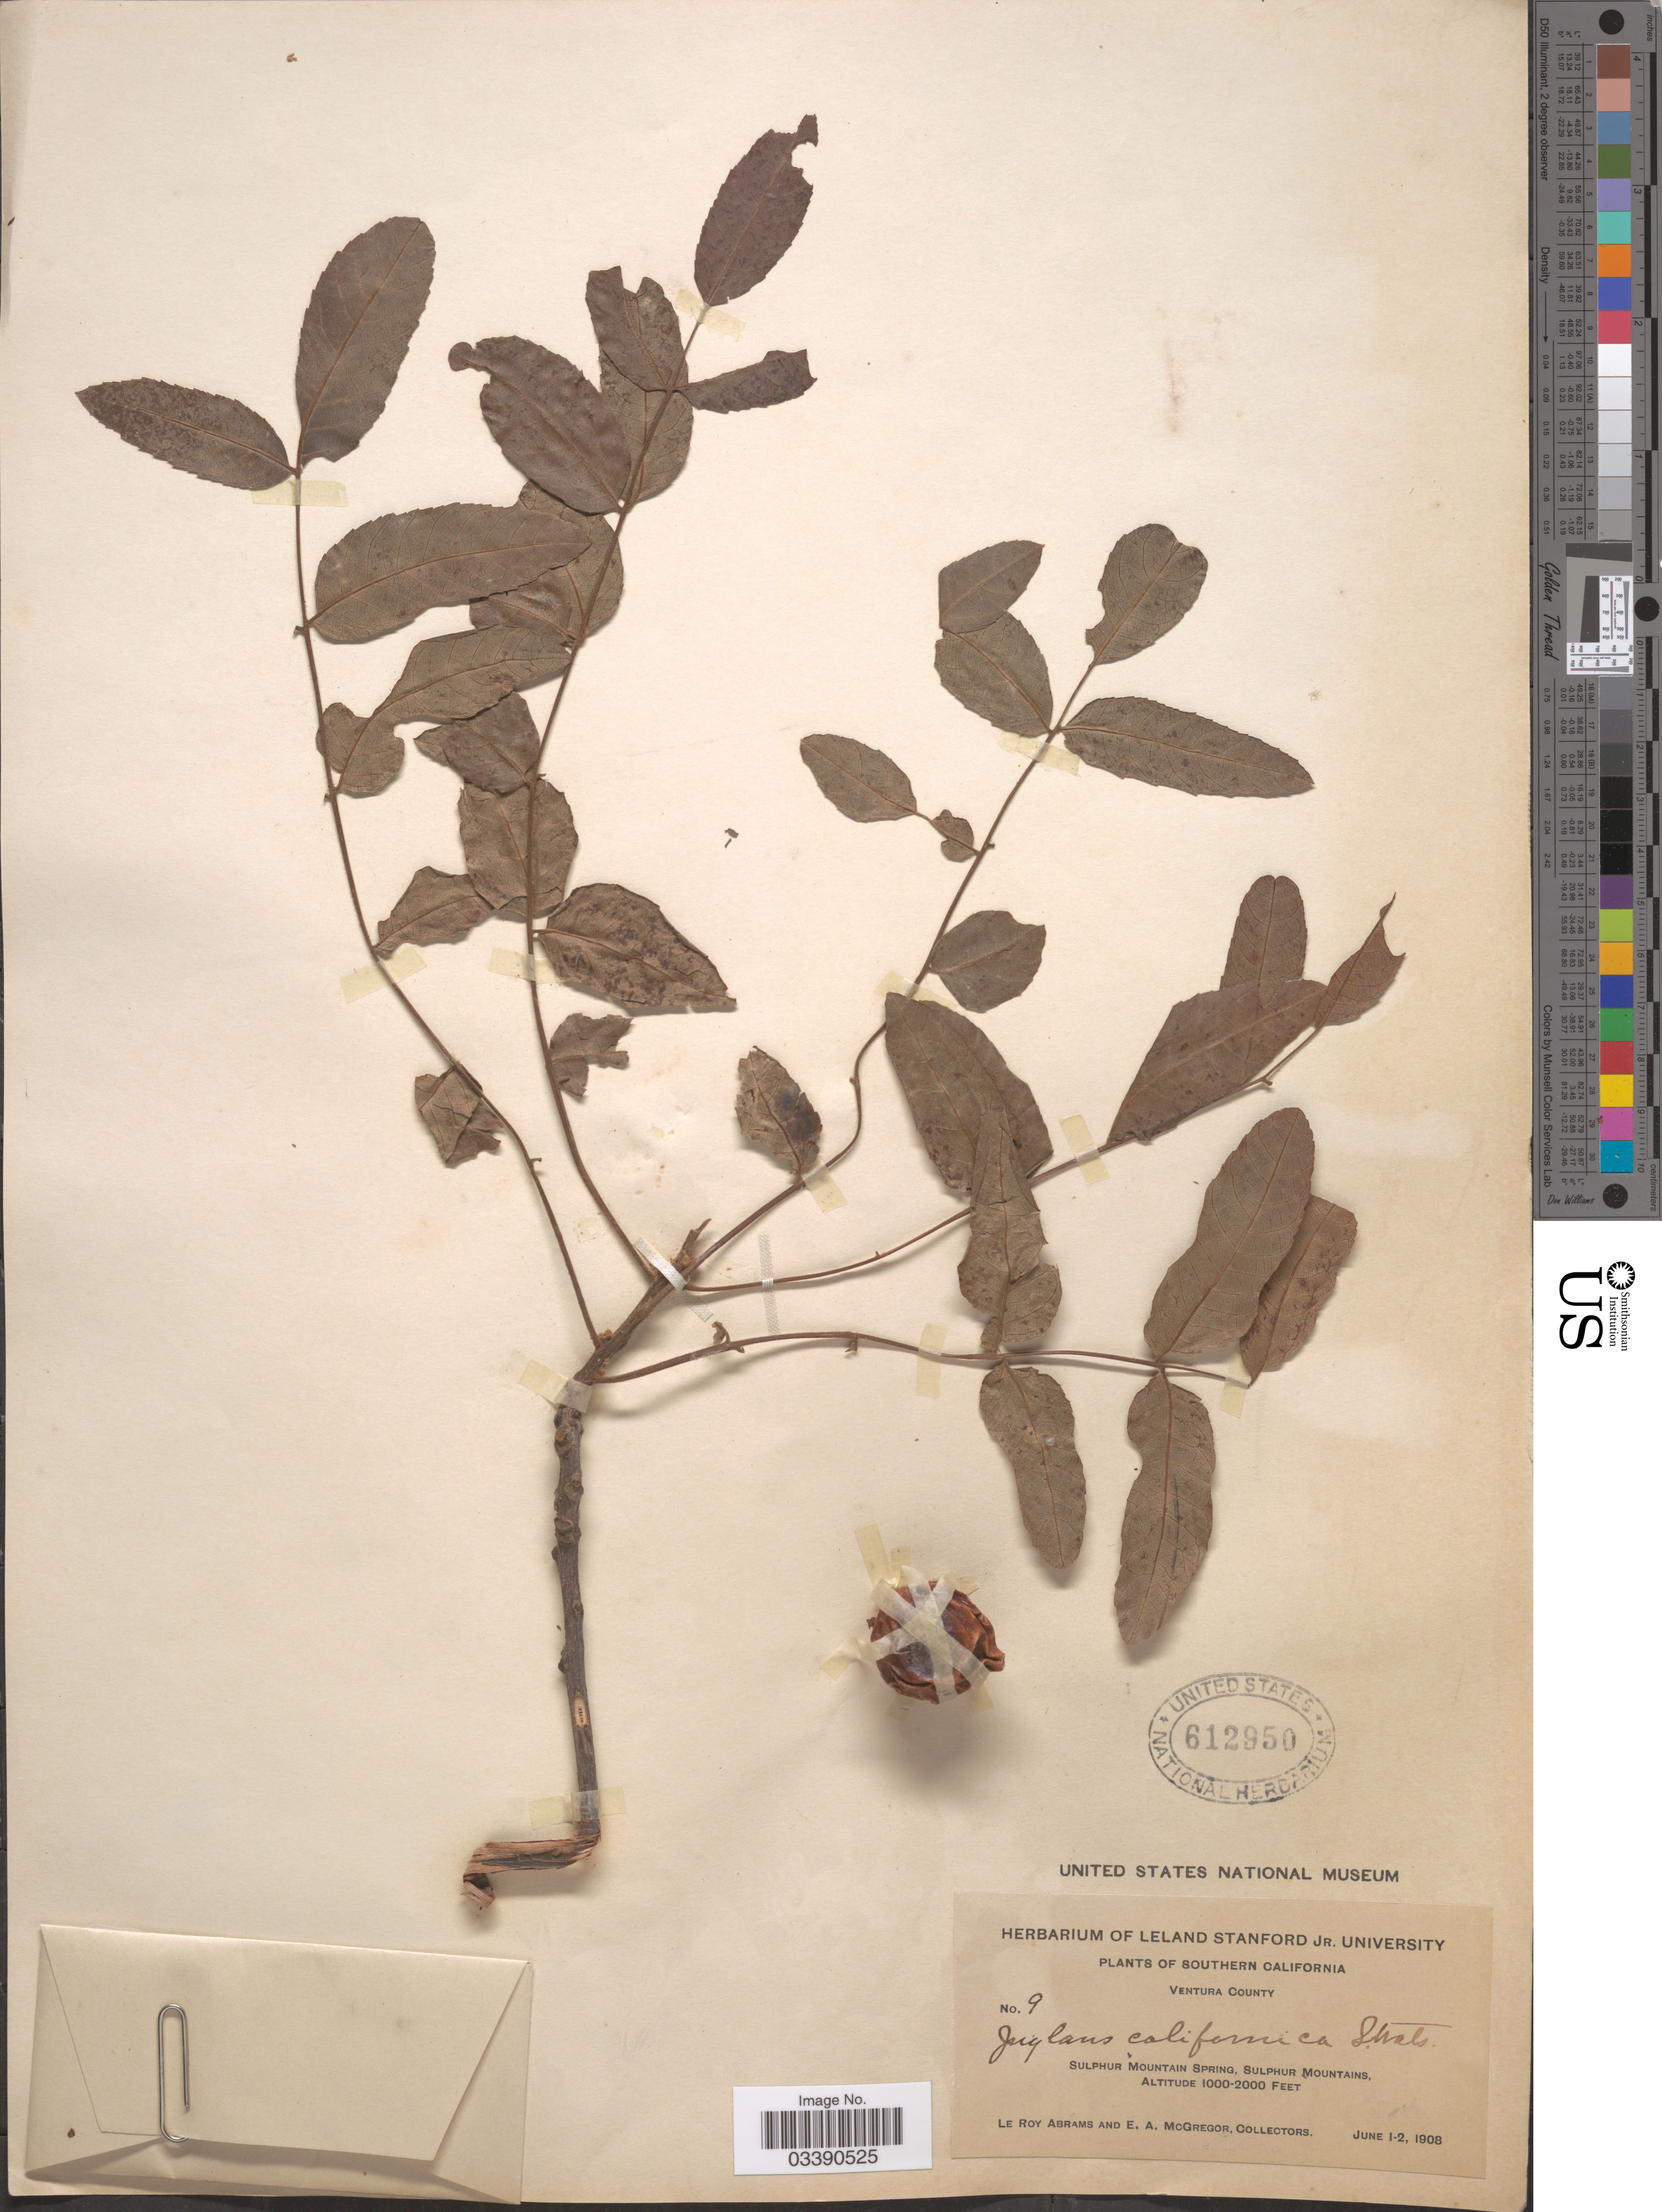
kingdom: Plantae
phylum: Tracheophyta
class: Magnoliopsida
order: Fagales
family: Juglandaceae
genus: Juglans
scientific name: Juglans californica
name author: S. Watson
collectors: L. Abrams & E. A. McGregor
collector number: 9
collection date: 1908-06-01/1908-06-02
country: United States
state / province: California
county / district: Ventura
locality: Southern California. Ventura County. Sulphur Mountain Spring, Sulphur Mountains.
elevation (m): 305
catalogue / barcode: US 612950